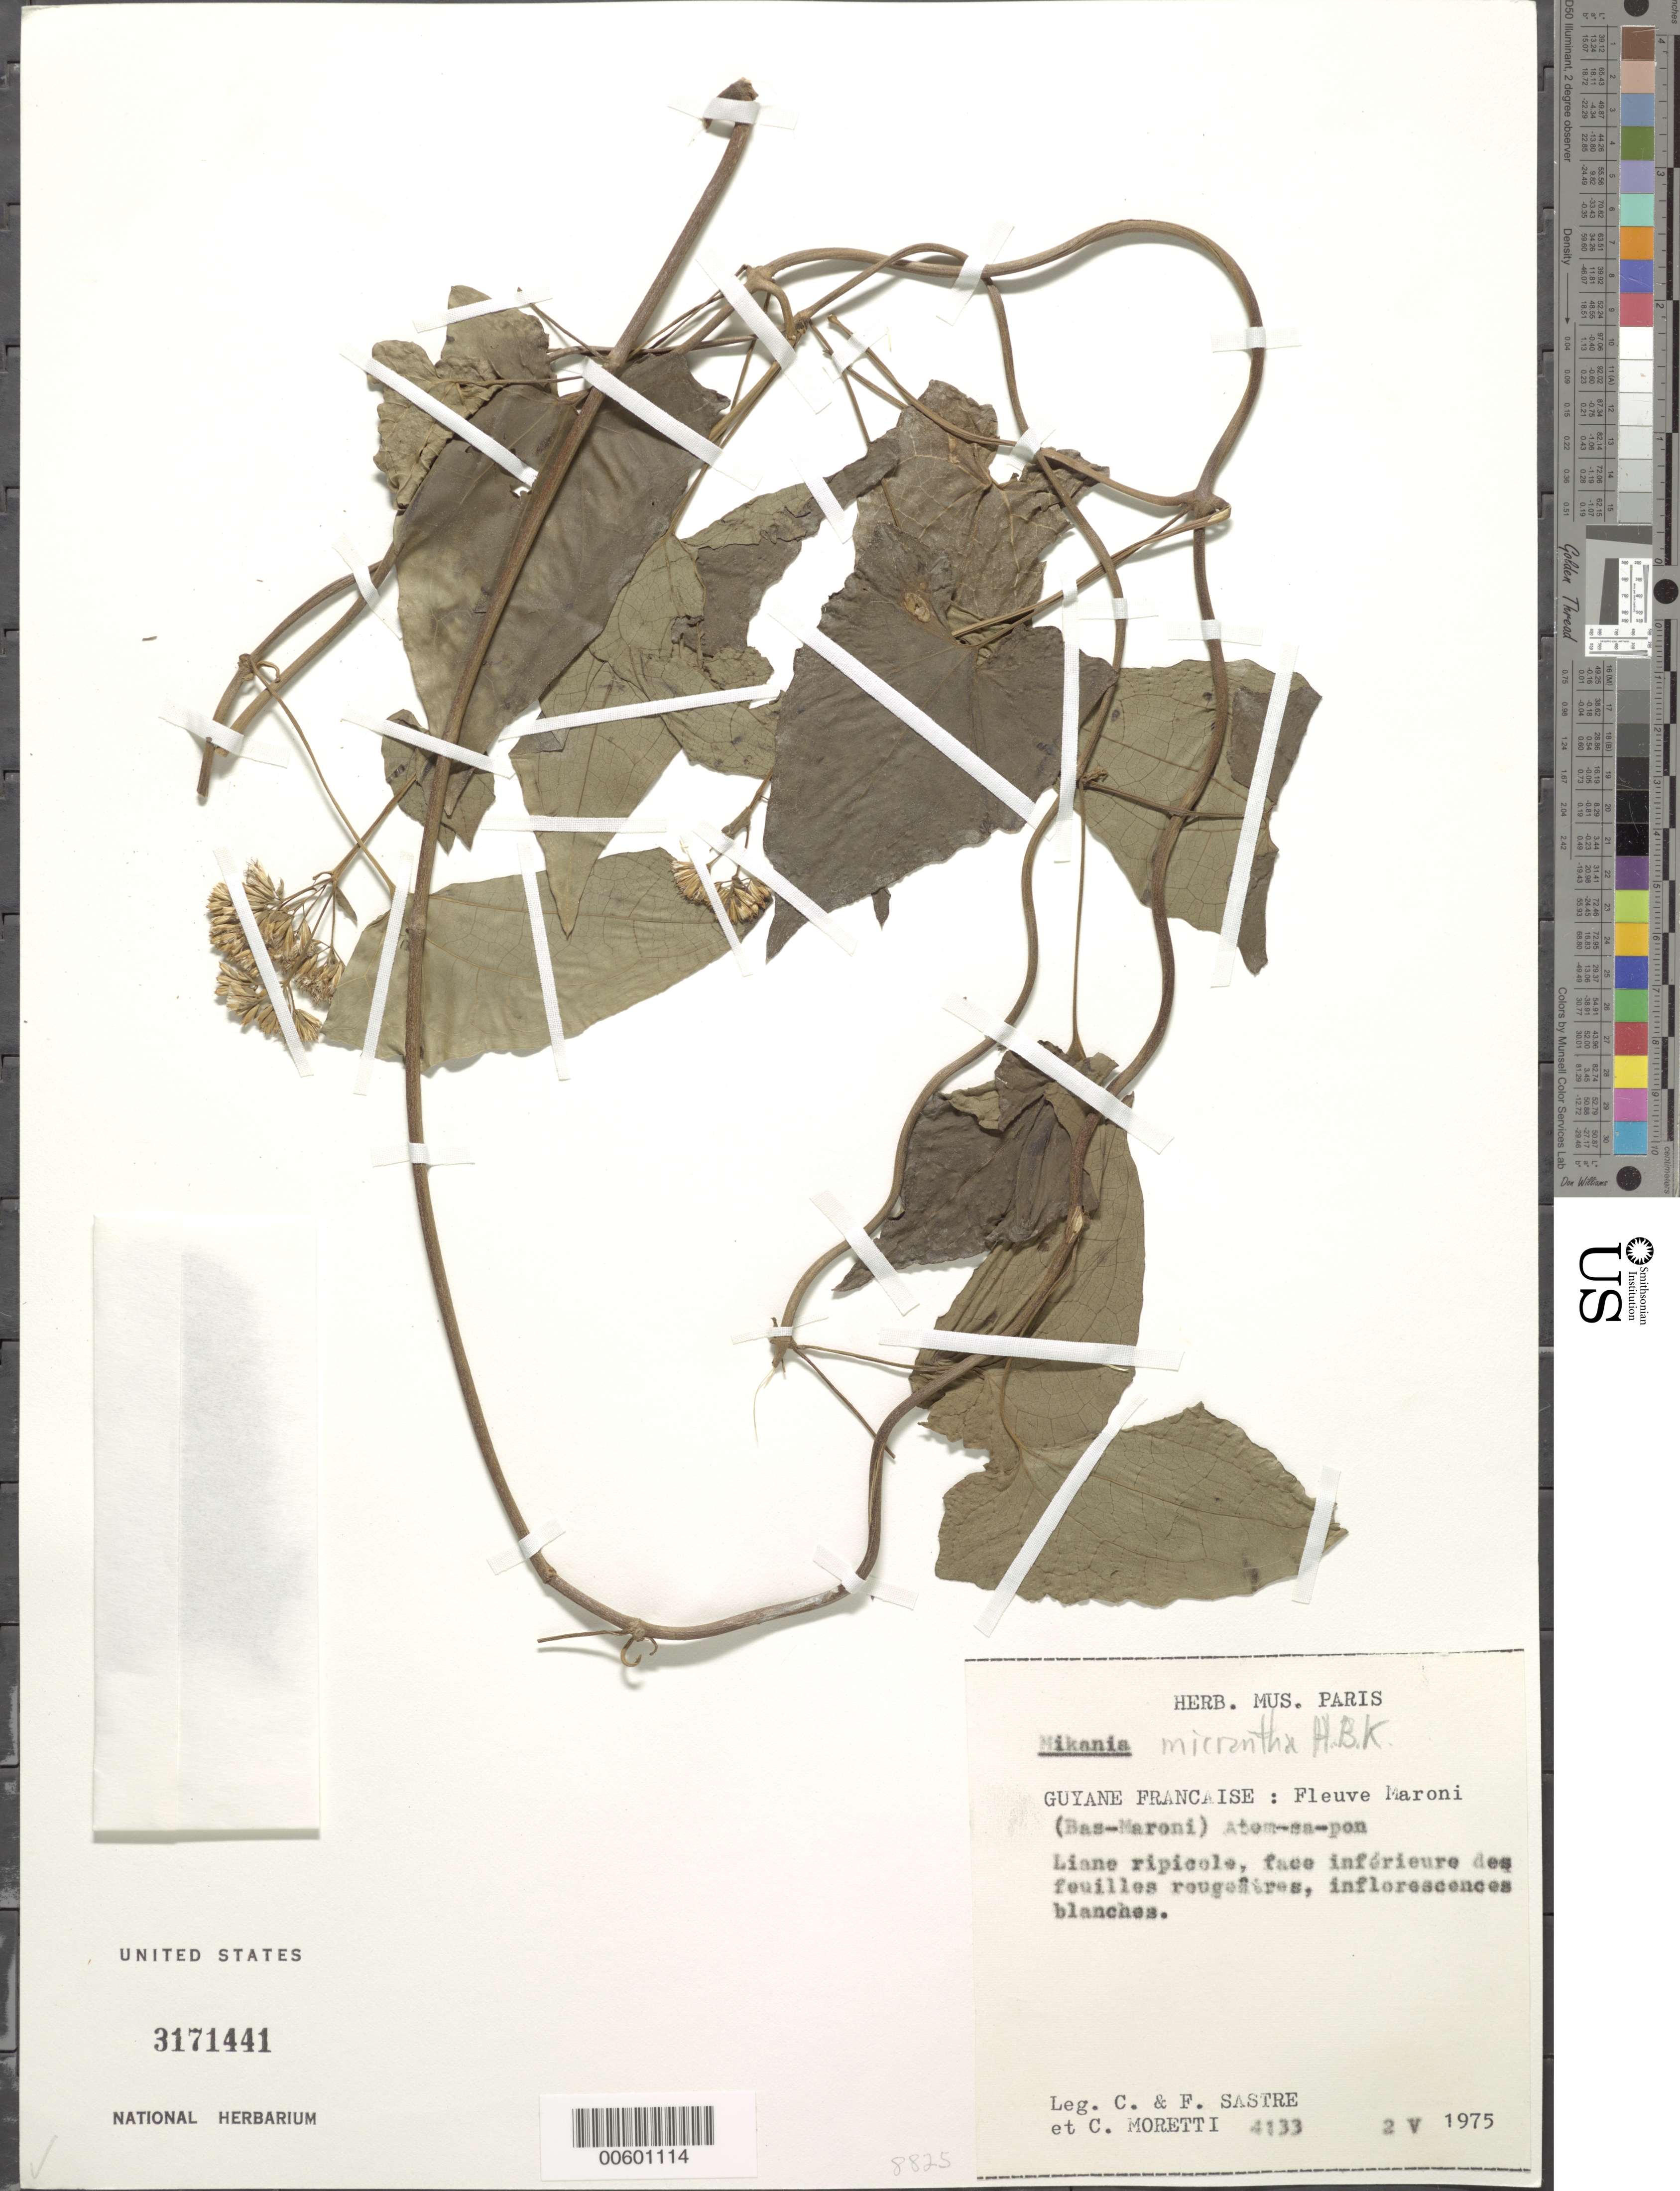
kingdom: Plantae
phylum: Tracheophyta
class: Magnoliopsida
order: Asterales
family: Asteraceae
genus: Mikania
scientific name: Mikania micrantha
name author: Kunth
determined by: Holmes, W.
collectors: C. H. L. Sastre, F. Sastre & C. Moretti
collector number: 4133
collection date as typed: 2-May-75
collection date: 1975-05-02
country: French Guiana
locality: Maroni R., en aval de Atem-Sa-Pon, Bas Maroni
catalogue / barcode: US 3171441